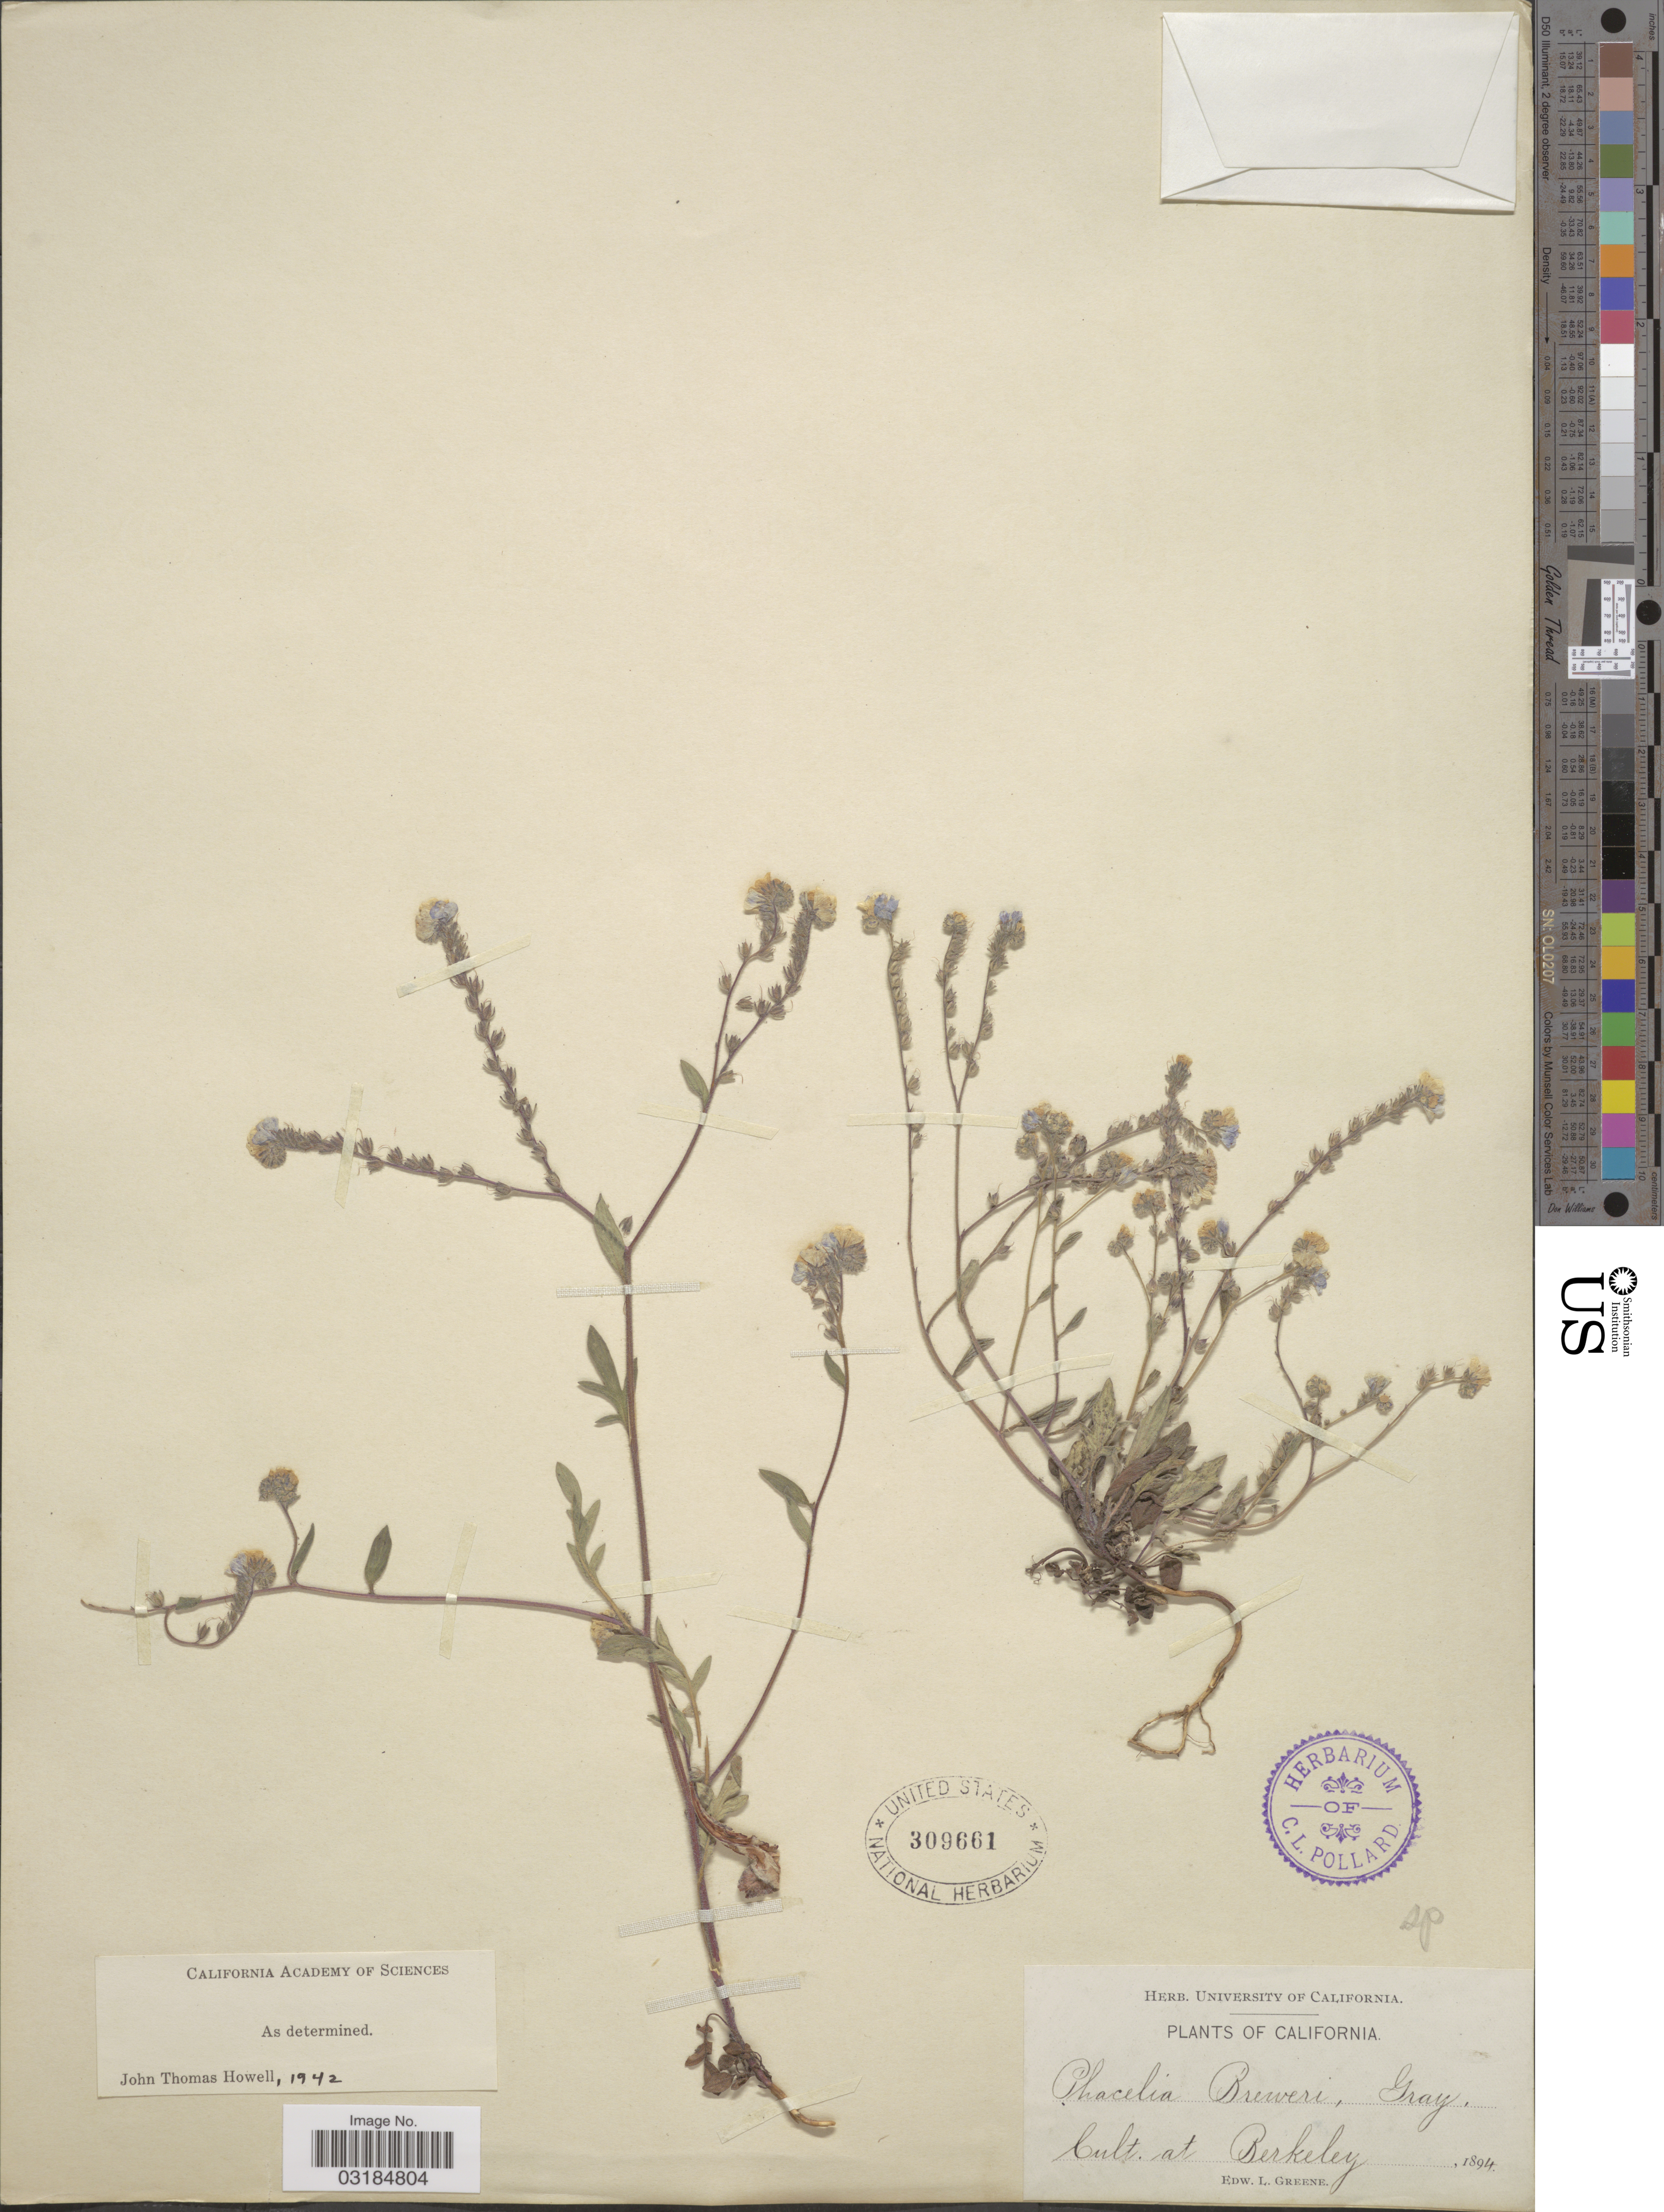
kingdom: Plantae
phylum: Tracheophyta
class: Magnoliopsida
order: Boraginales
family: Hydrophyllaceae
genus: Phacelia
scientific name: Phacelia breweri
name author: A. Gray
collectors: E. L. Greene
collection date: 1894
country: United States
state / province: California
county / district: Alameda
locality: Cult. at Berkeley.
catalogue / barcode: US 309661